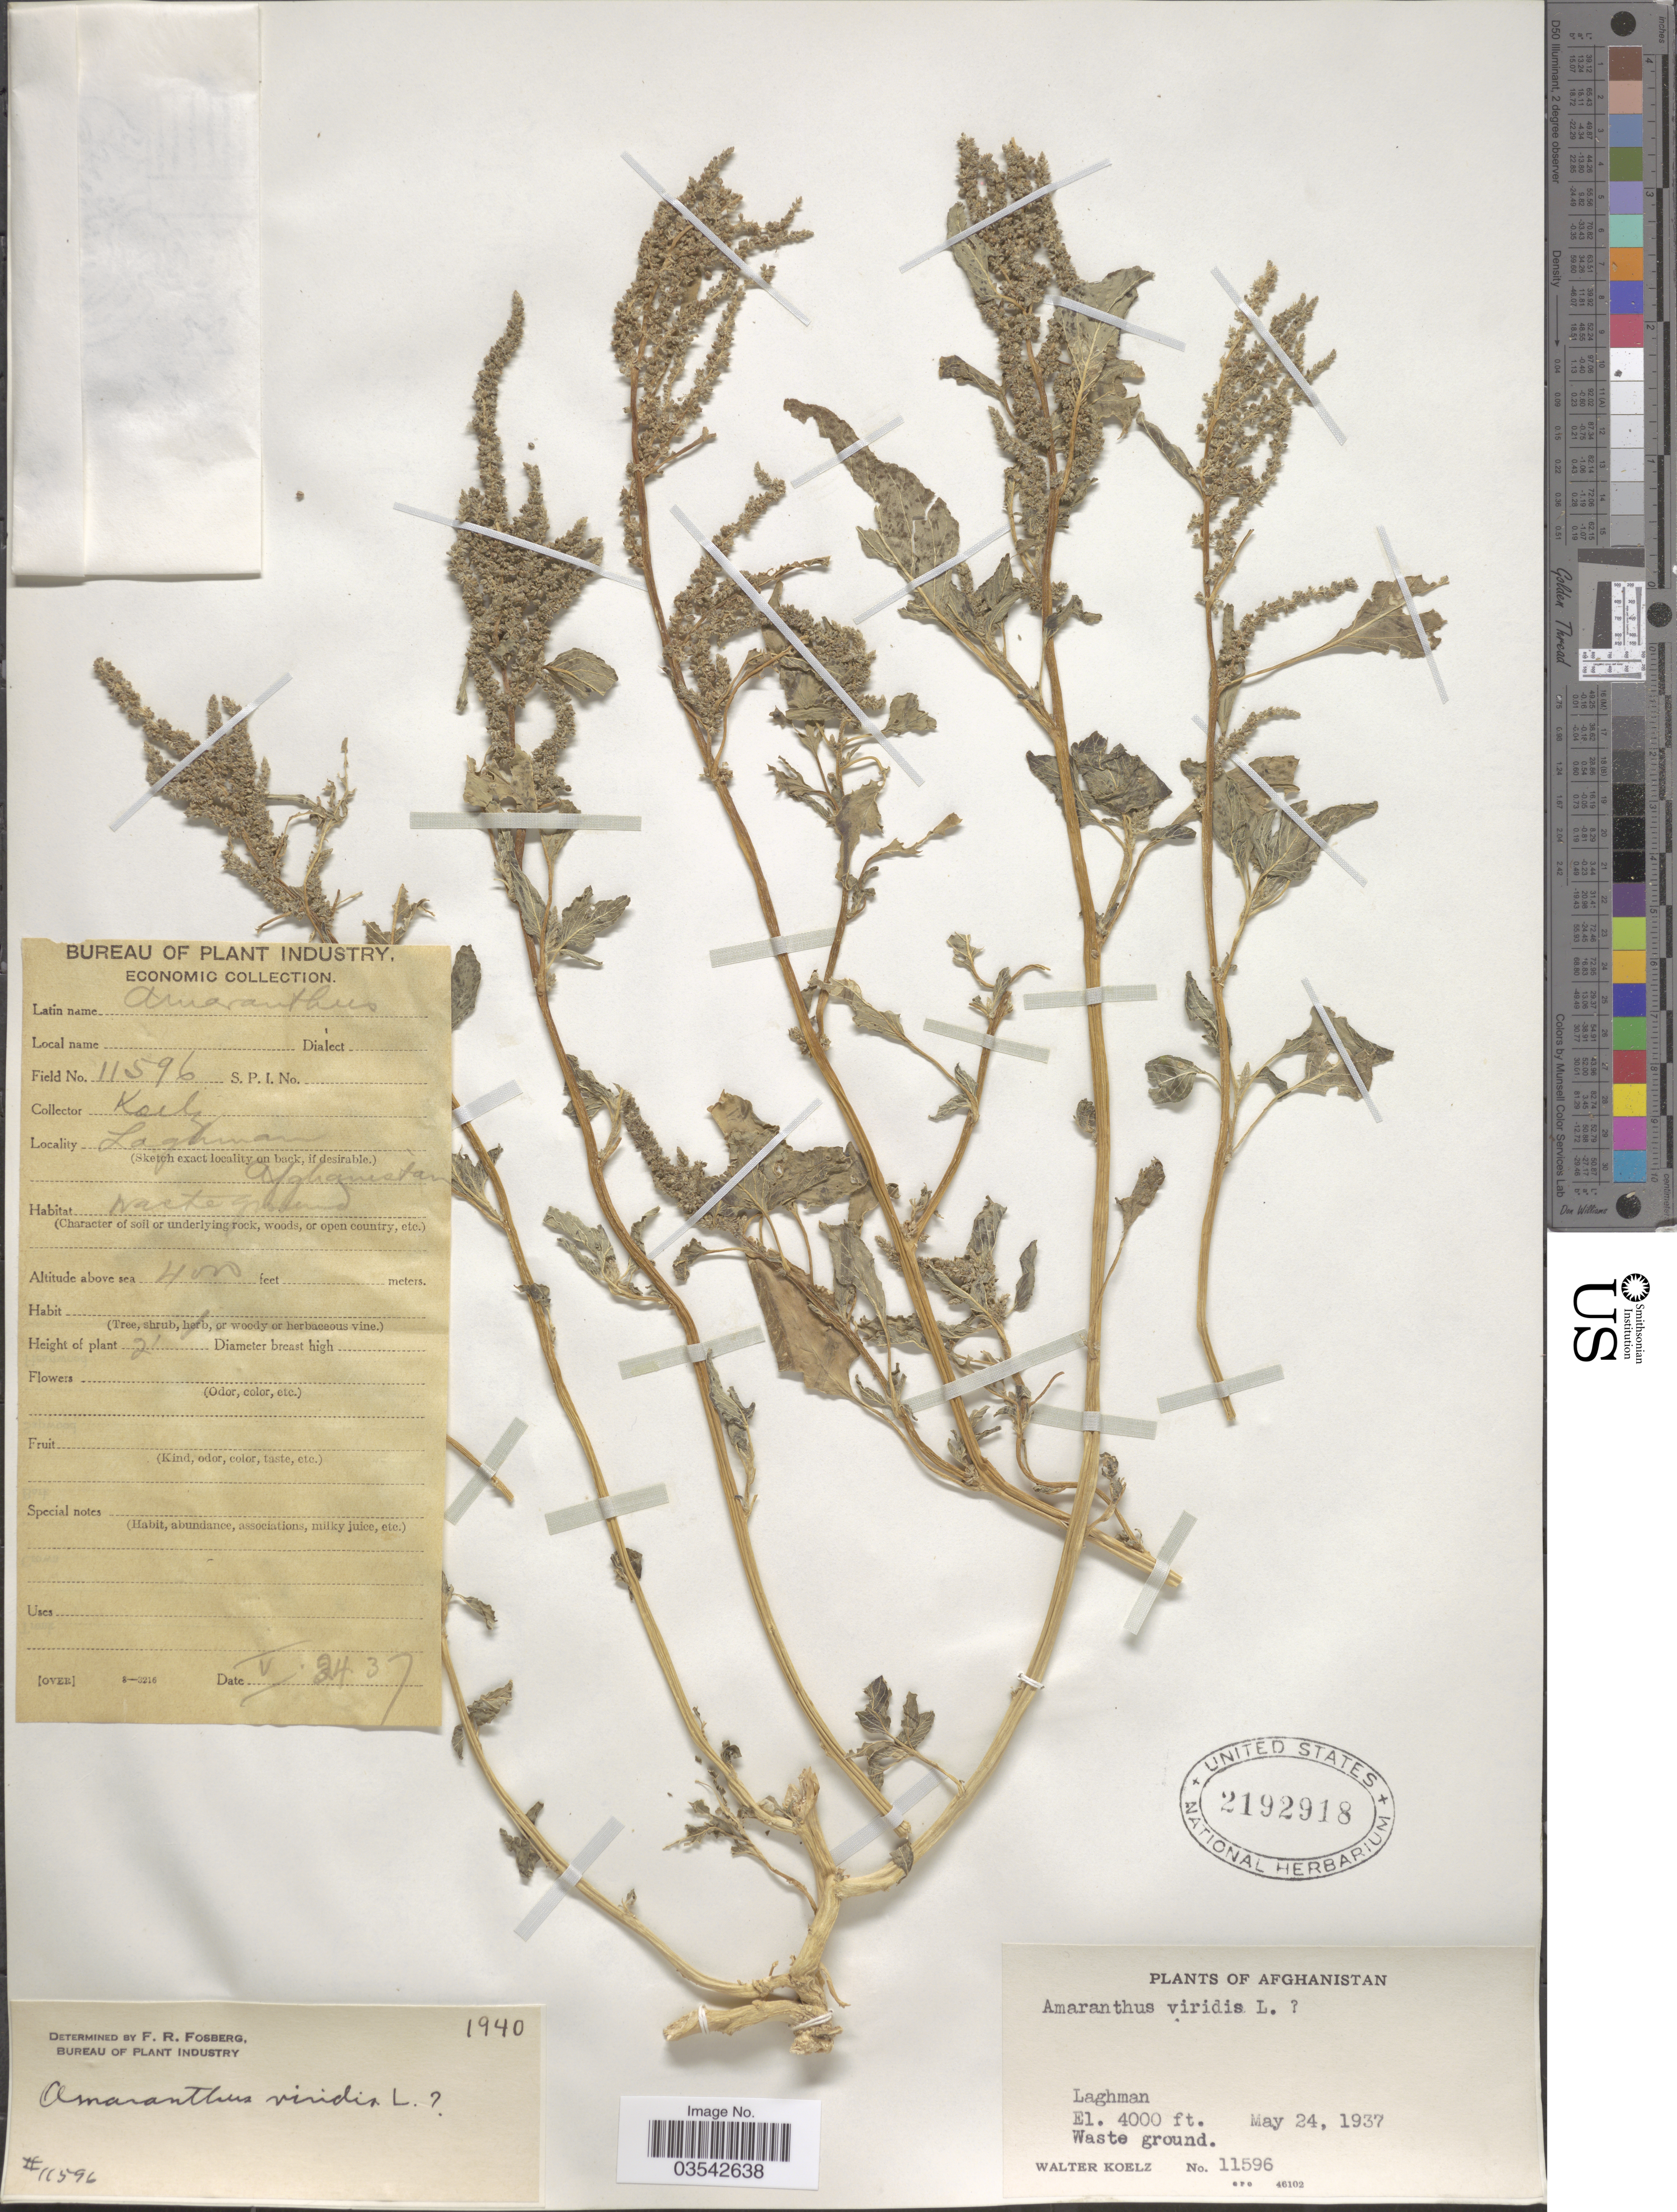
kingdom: Plantae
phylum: Tracheophyta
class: Magnoliopsida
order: Caryophyllales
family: Amaranthaceae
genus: Amaranthus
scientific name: Amaranthus viridis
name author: L.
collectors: W. N. Koelz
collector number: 11596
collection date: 1937-05-24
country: Afghanistan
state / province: Laghman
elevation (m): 1219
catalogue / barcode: US 2192918